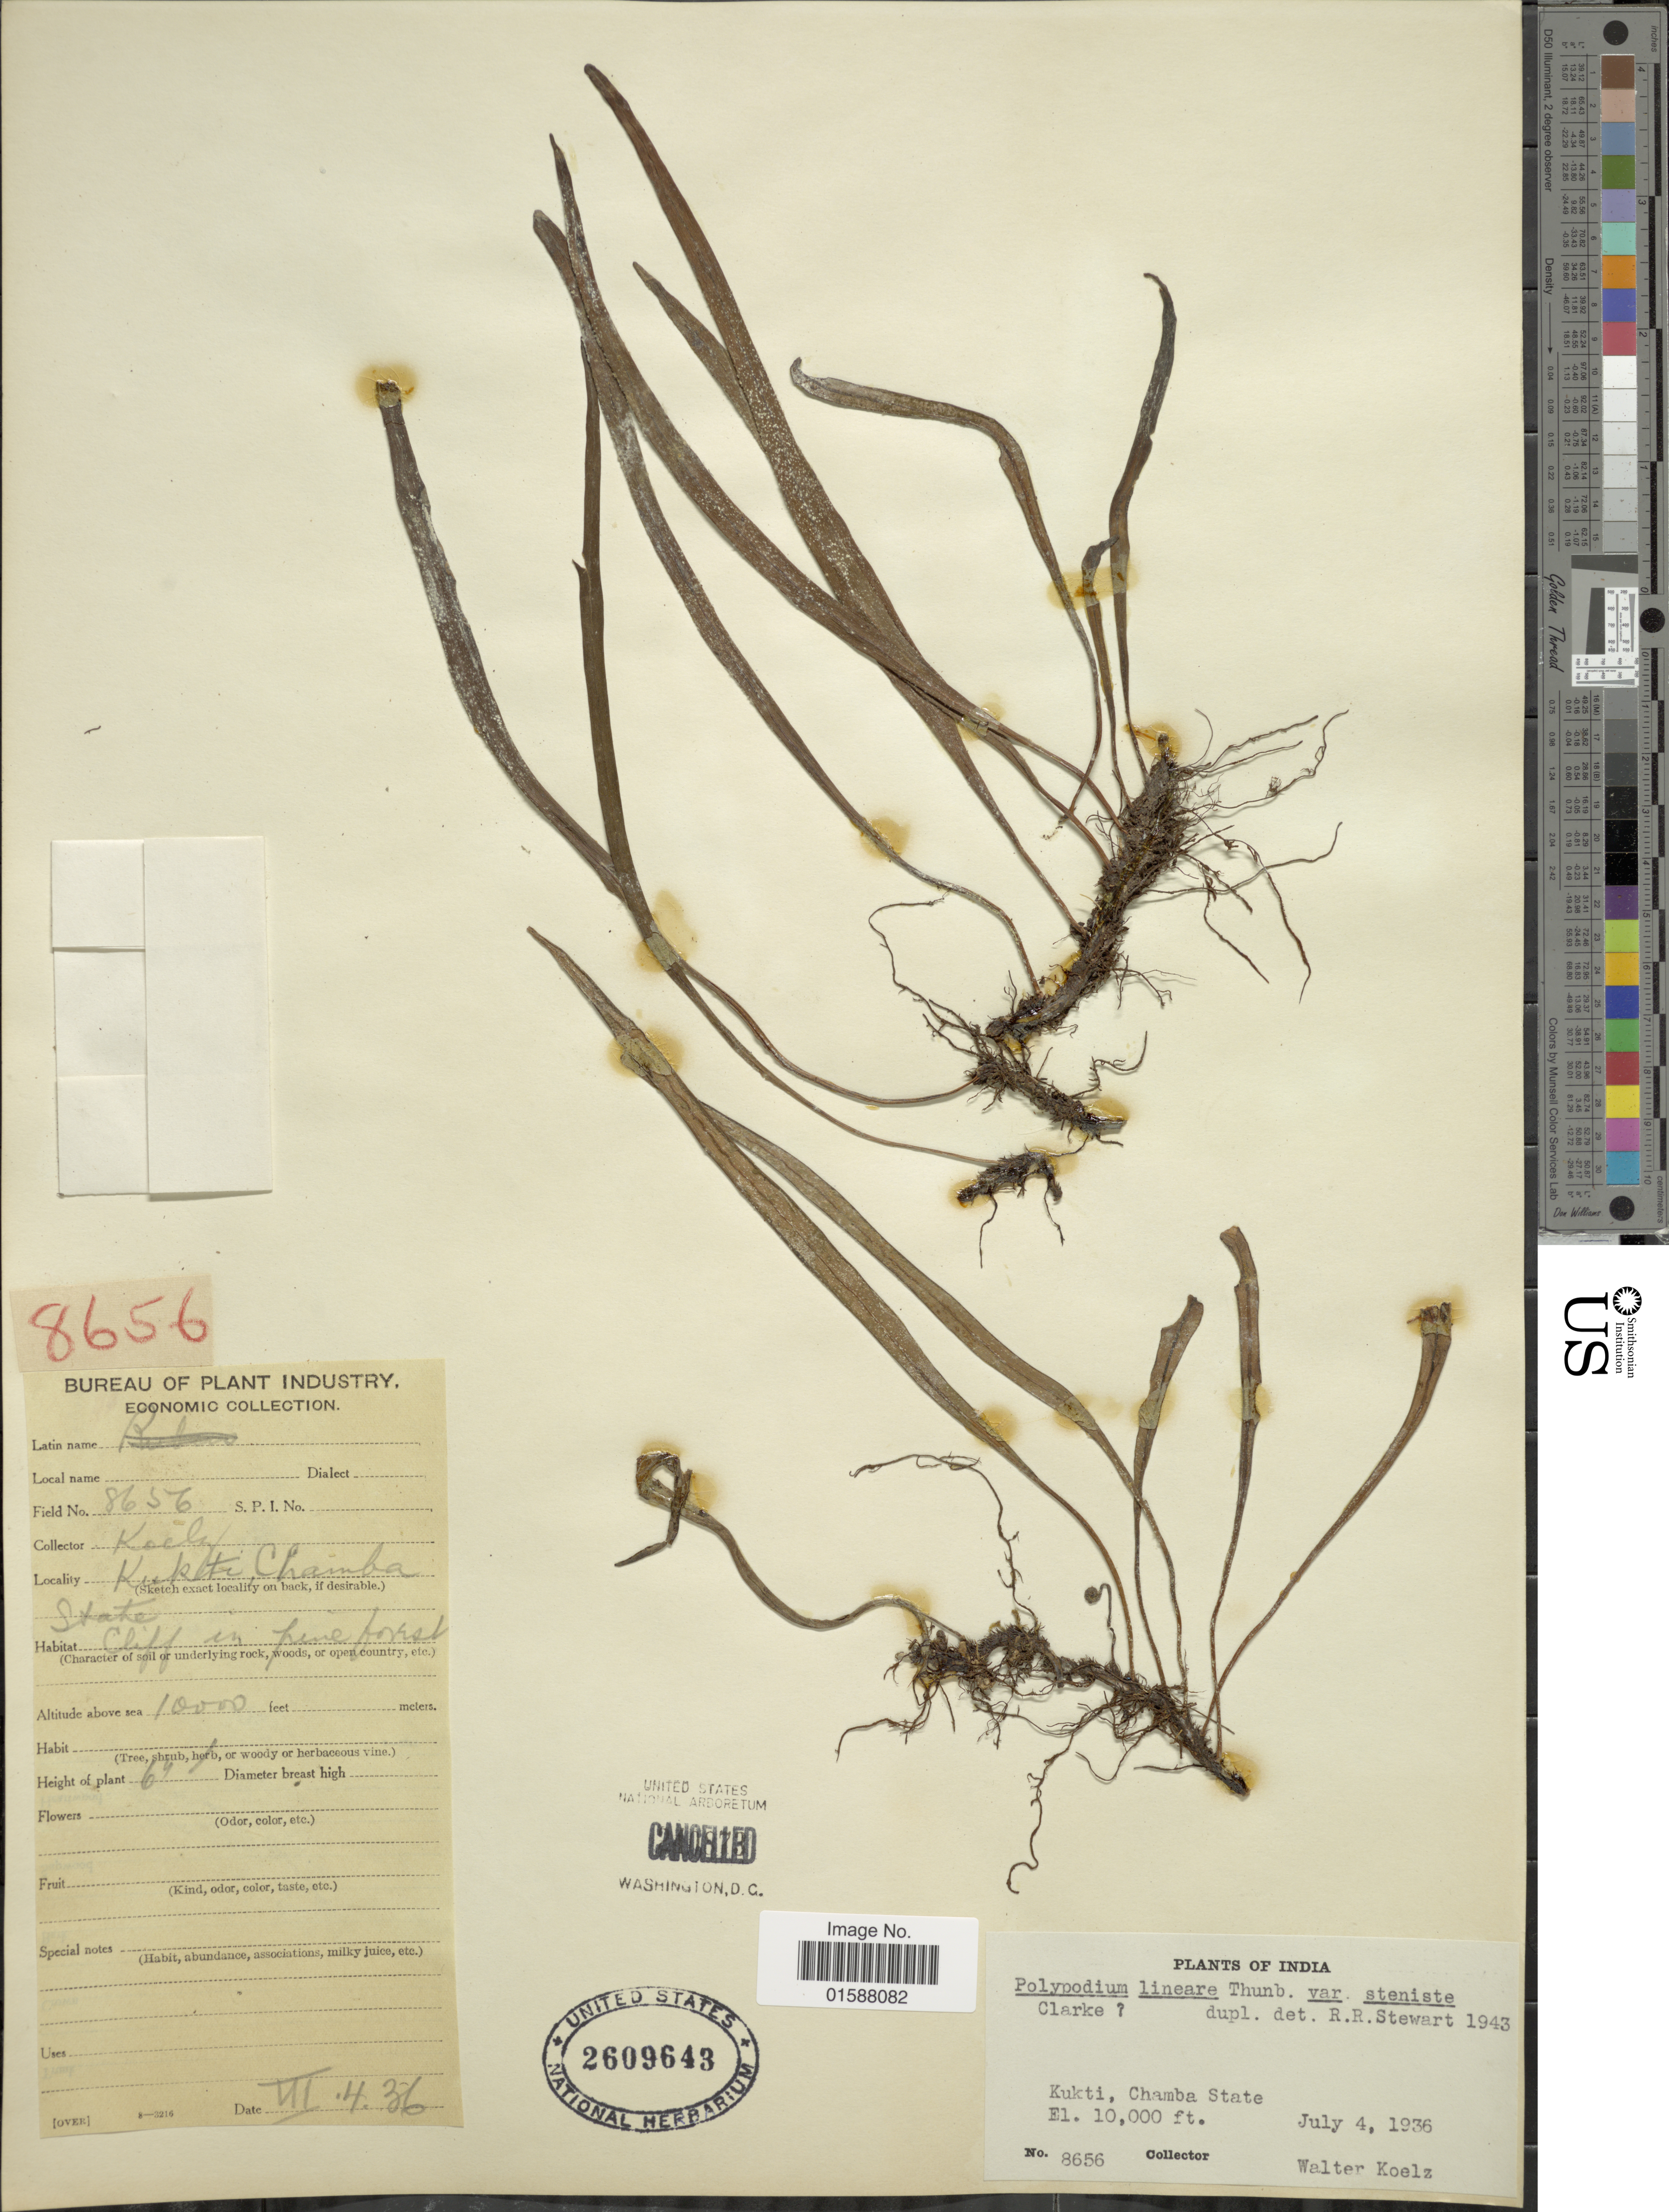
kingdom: Plantae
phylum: Tracheophyta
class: Polypodiopsida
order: Polypodiales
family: Polypodiaceae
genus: Lepisorus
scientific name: Lepisorus thunbergianus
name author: (Kaulf.) Ching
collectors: W. N. Koelz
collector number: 8656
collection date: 1936-07-04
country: India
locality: Kukti, Chamba State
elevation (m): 3048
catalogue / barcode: US 2609643